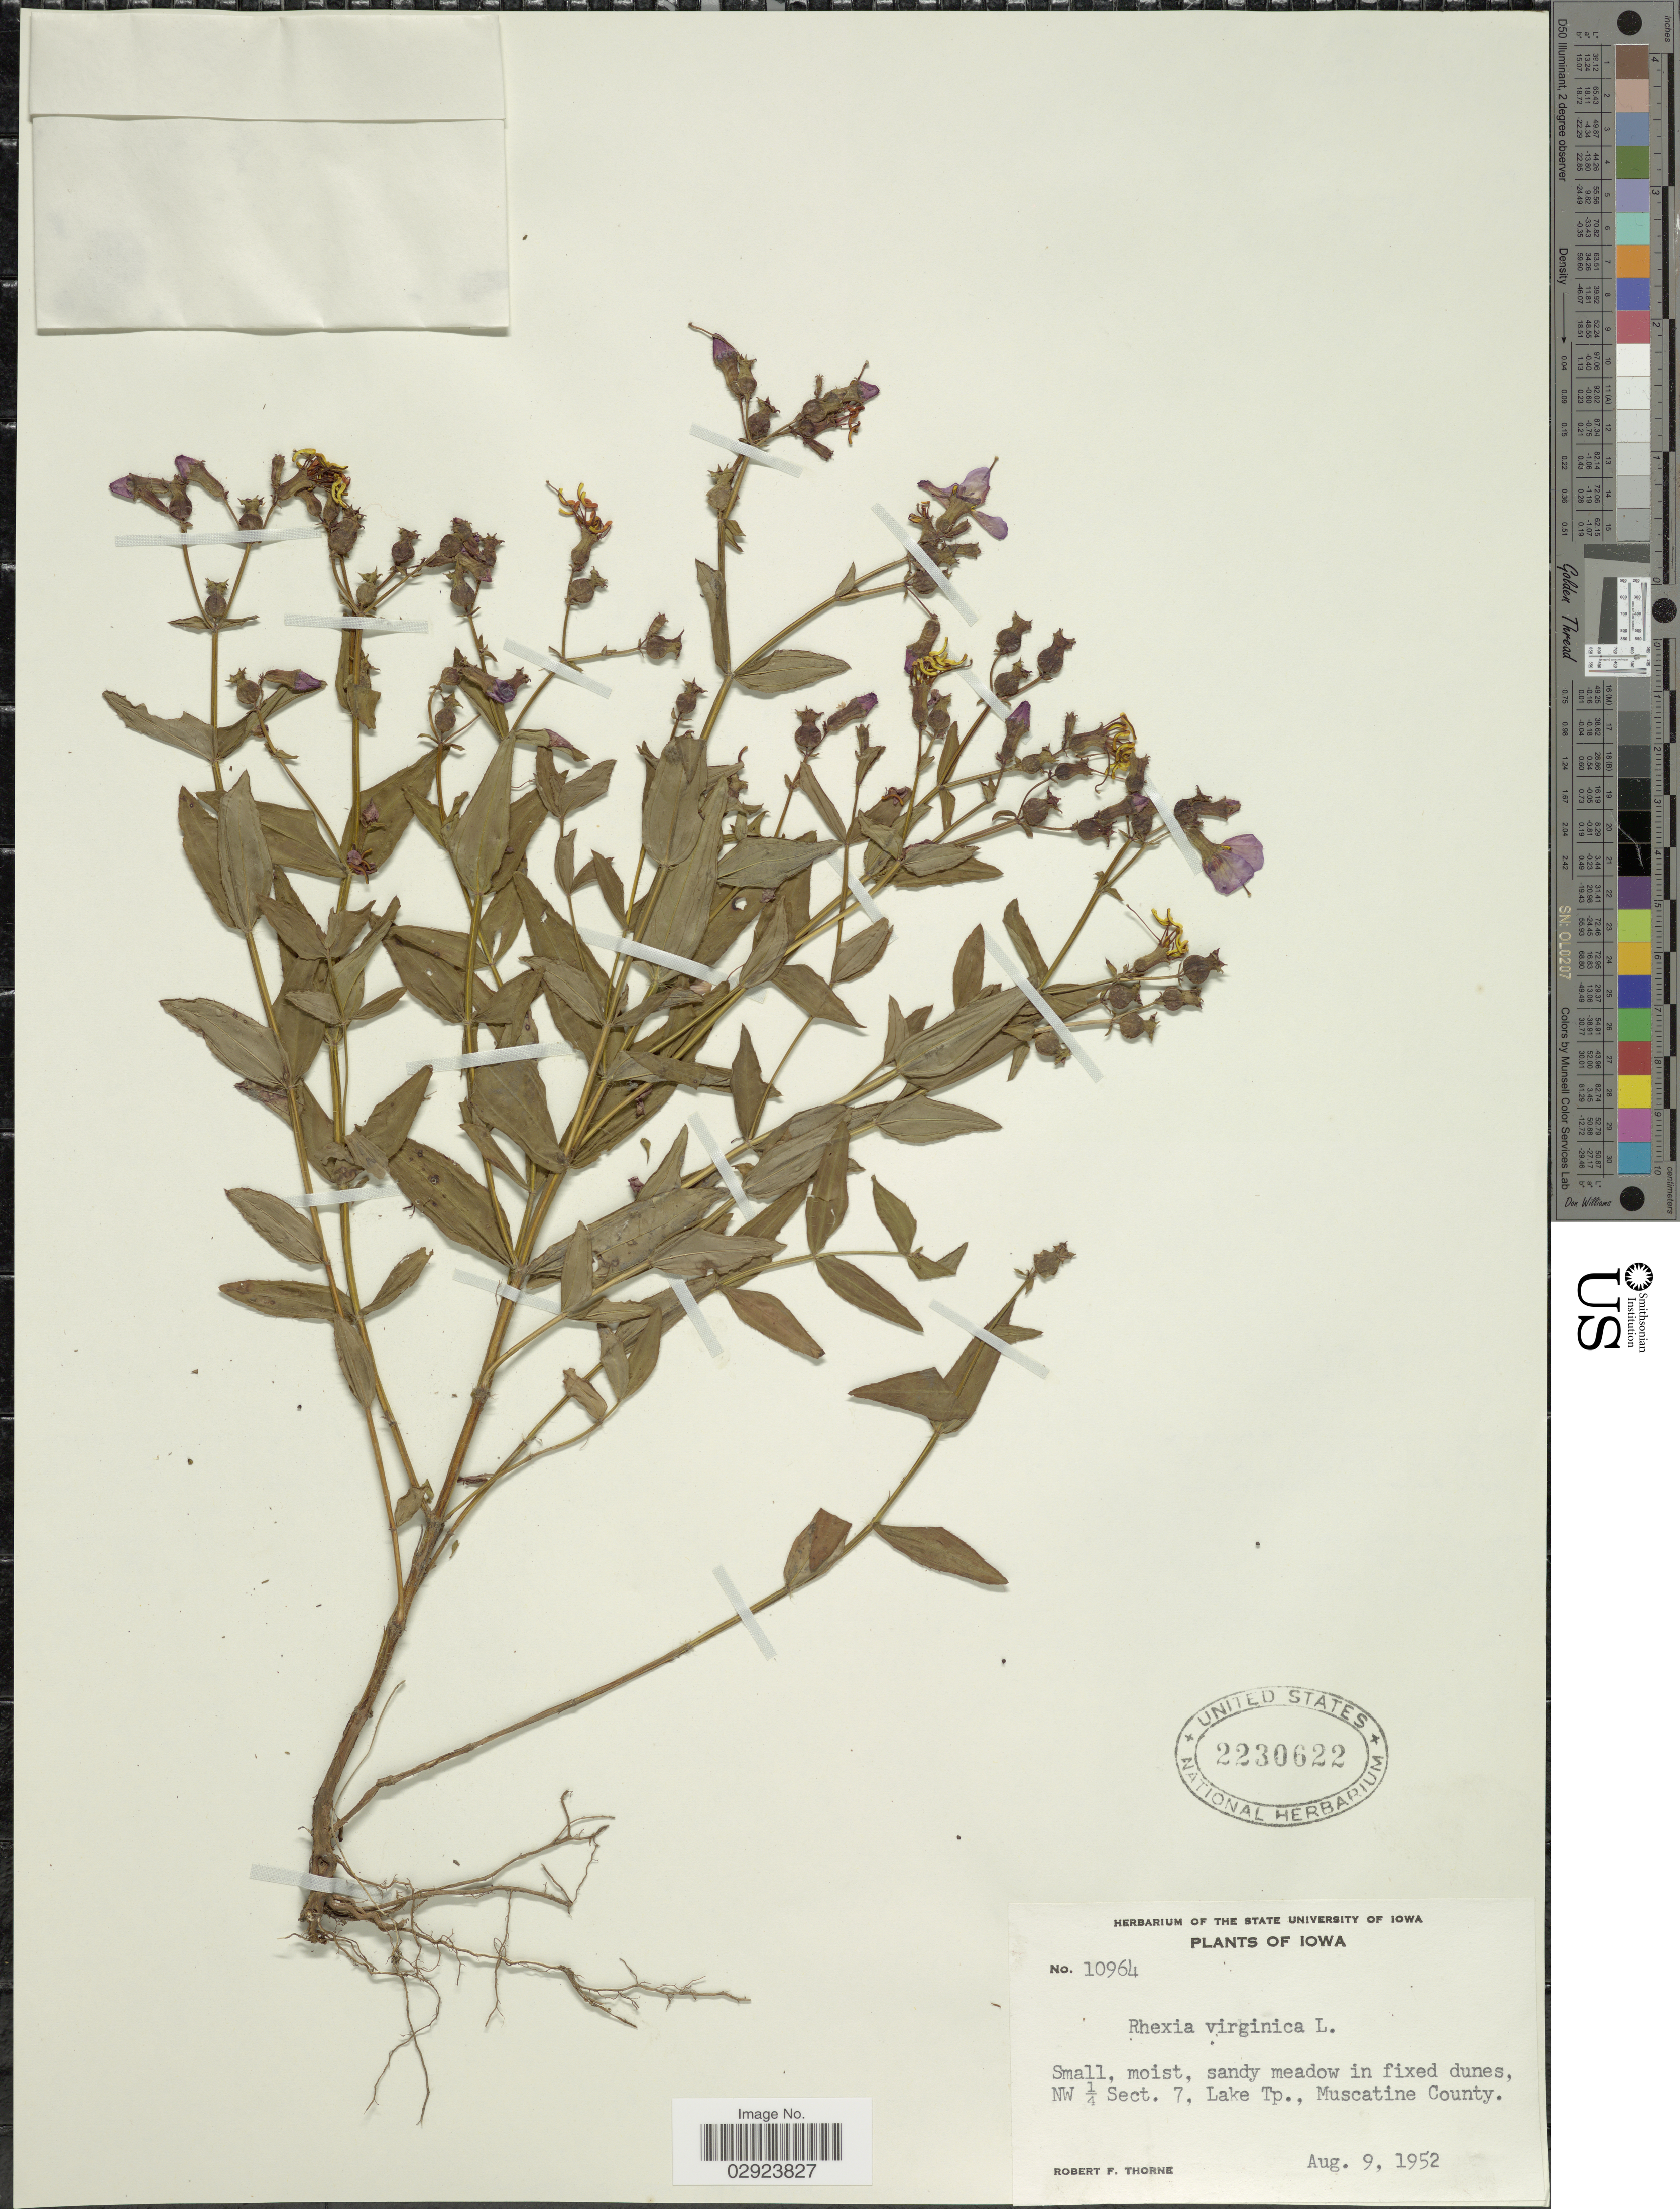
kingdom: Plantae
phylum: Tracheophyta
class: Magnoliopsida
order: Myrtales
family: Melastomataceae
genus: Rhexia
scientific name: Rhexia virginica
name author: L.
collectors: R. F. Thorne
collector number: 10964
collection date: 1952-08-09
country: United States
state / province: Iowa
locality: NW ¼ Sect. 7, Lake Tp., Muscatine County.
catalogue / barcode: US 2230622